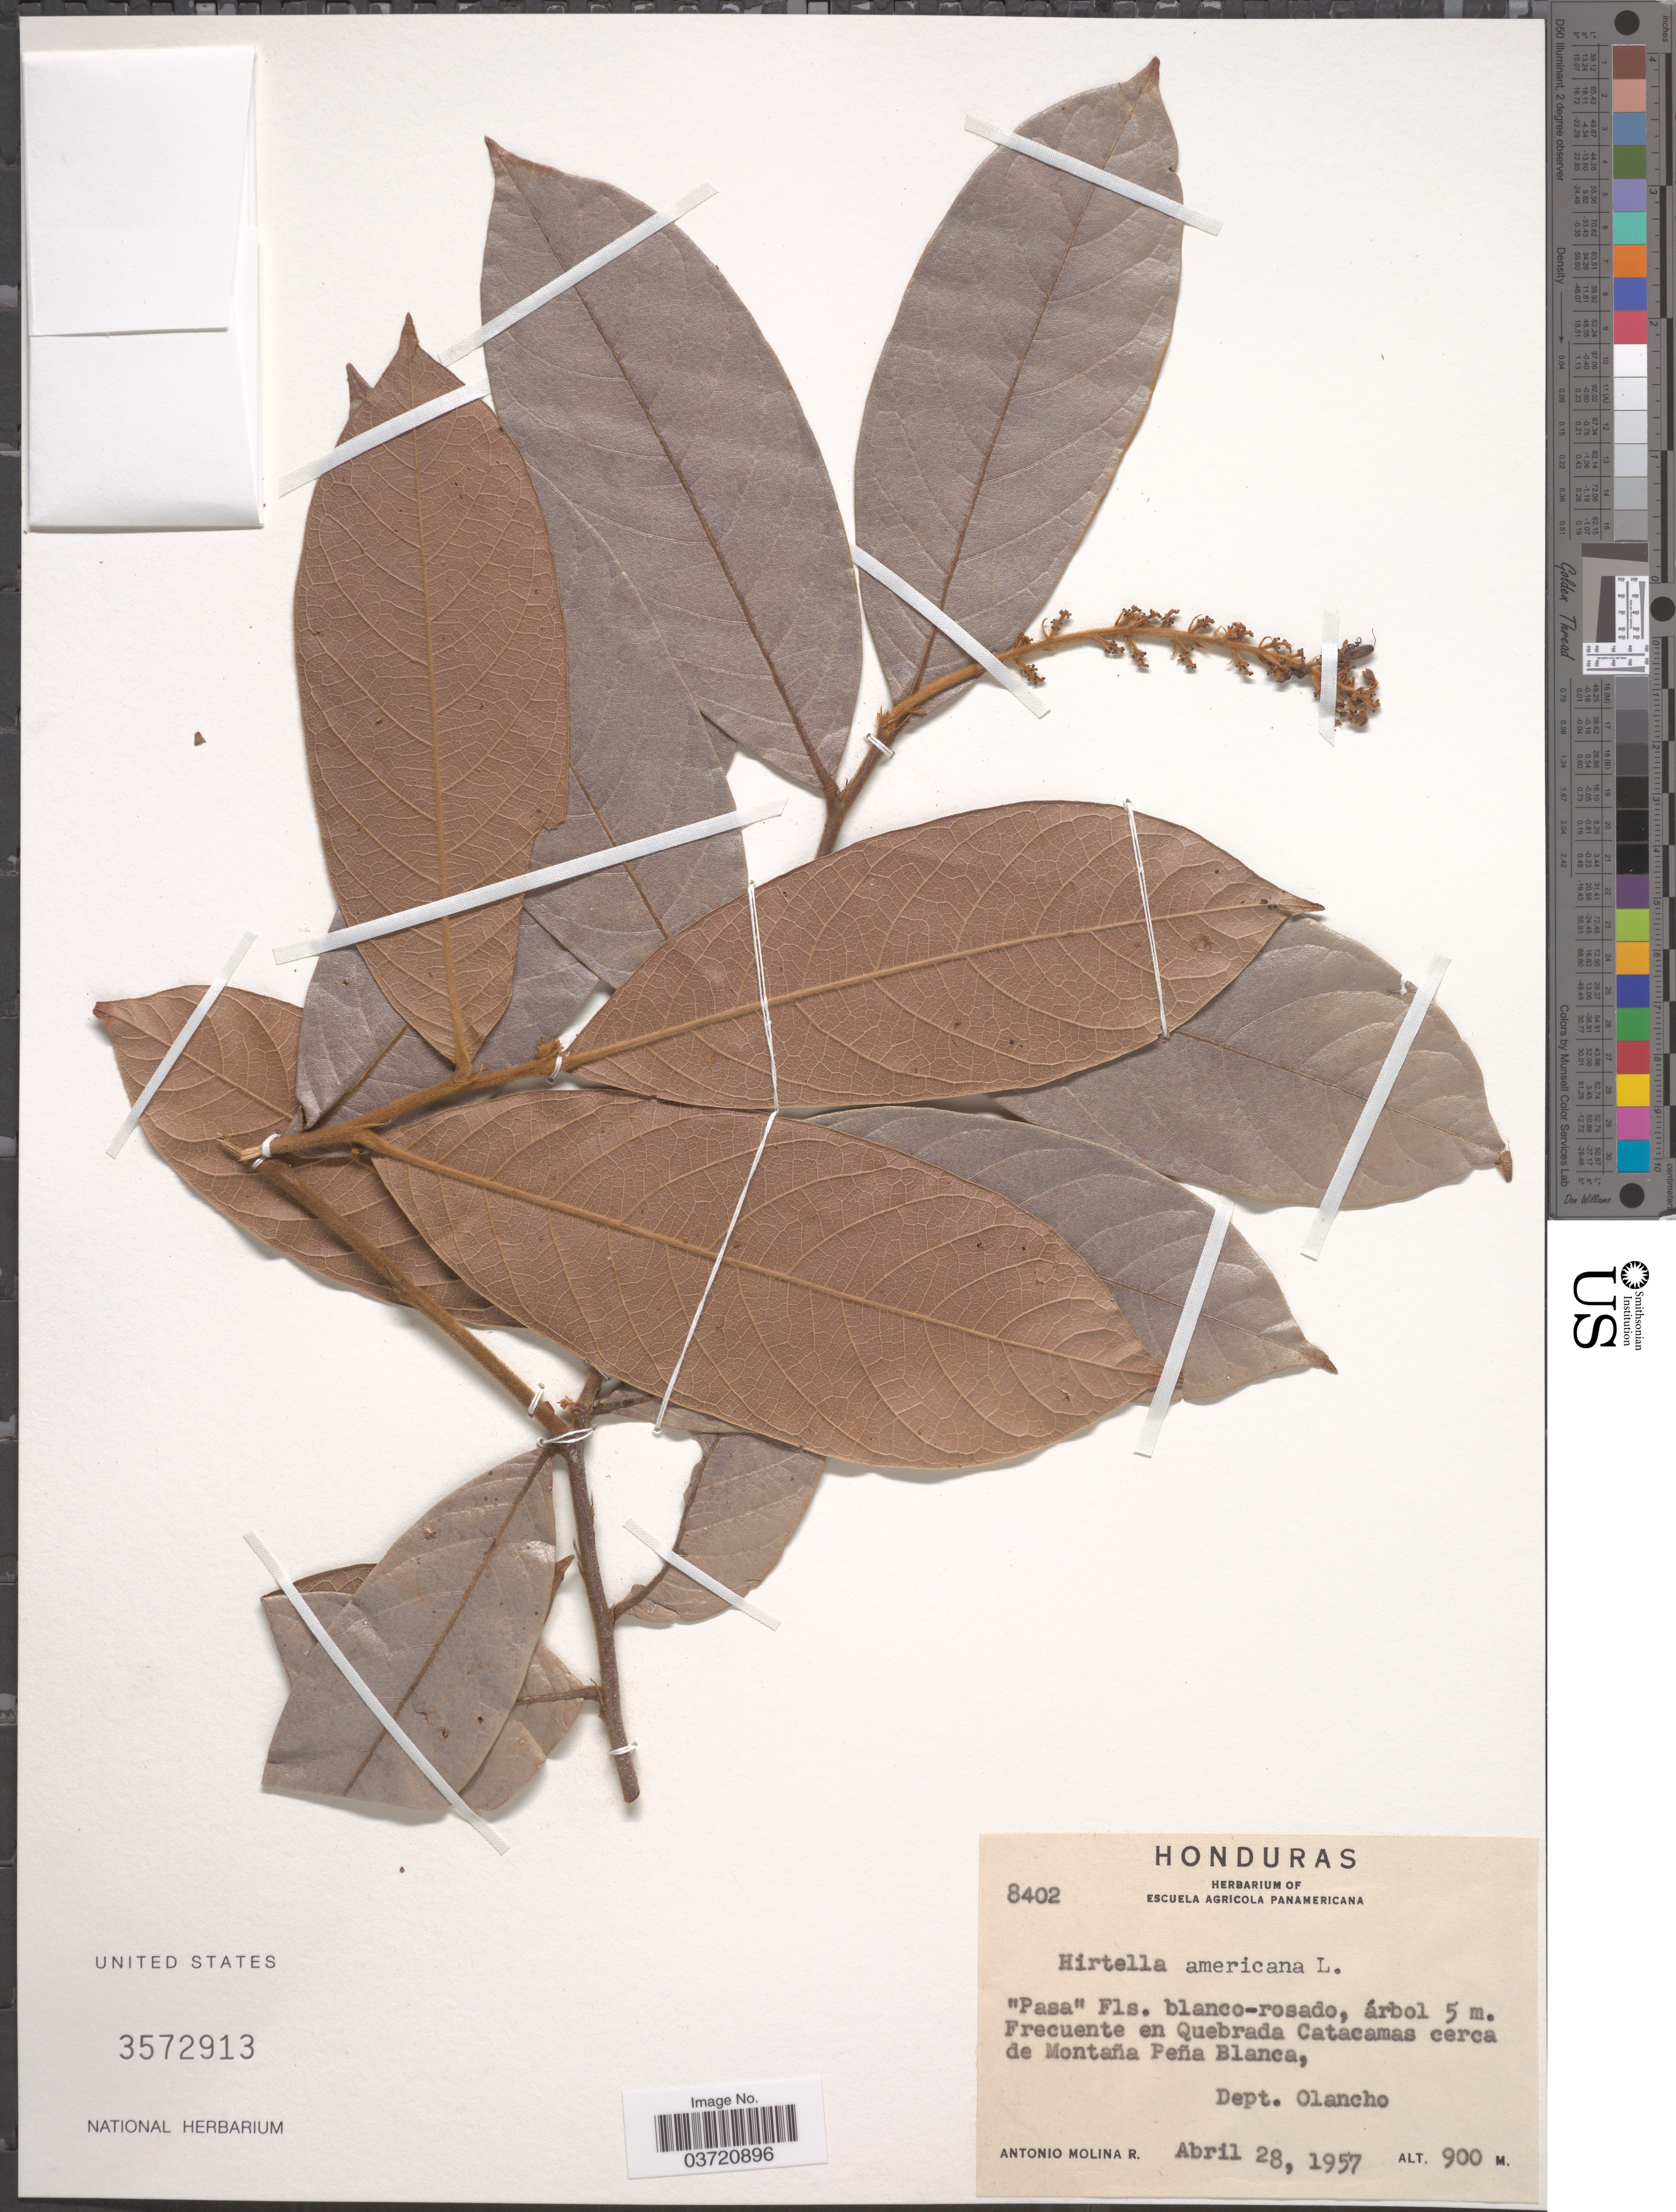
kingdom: Plantae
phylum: Tracheophyta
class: Magnoliopsida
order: Malpighiales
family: Chrysobalanaceae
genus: Hirtella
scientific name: Hirtella americana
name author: L.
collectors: A. Molina R.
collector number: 8402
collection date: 1957-04-28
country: Honduras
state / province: Olancho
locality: Frecuente en Quebrada Catacamas cerca de Montaña Peña Blanca, Dept. Olancho.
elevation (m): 900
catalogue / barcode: US 3572913